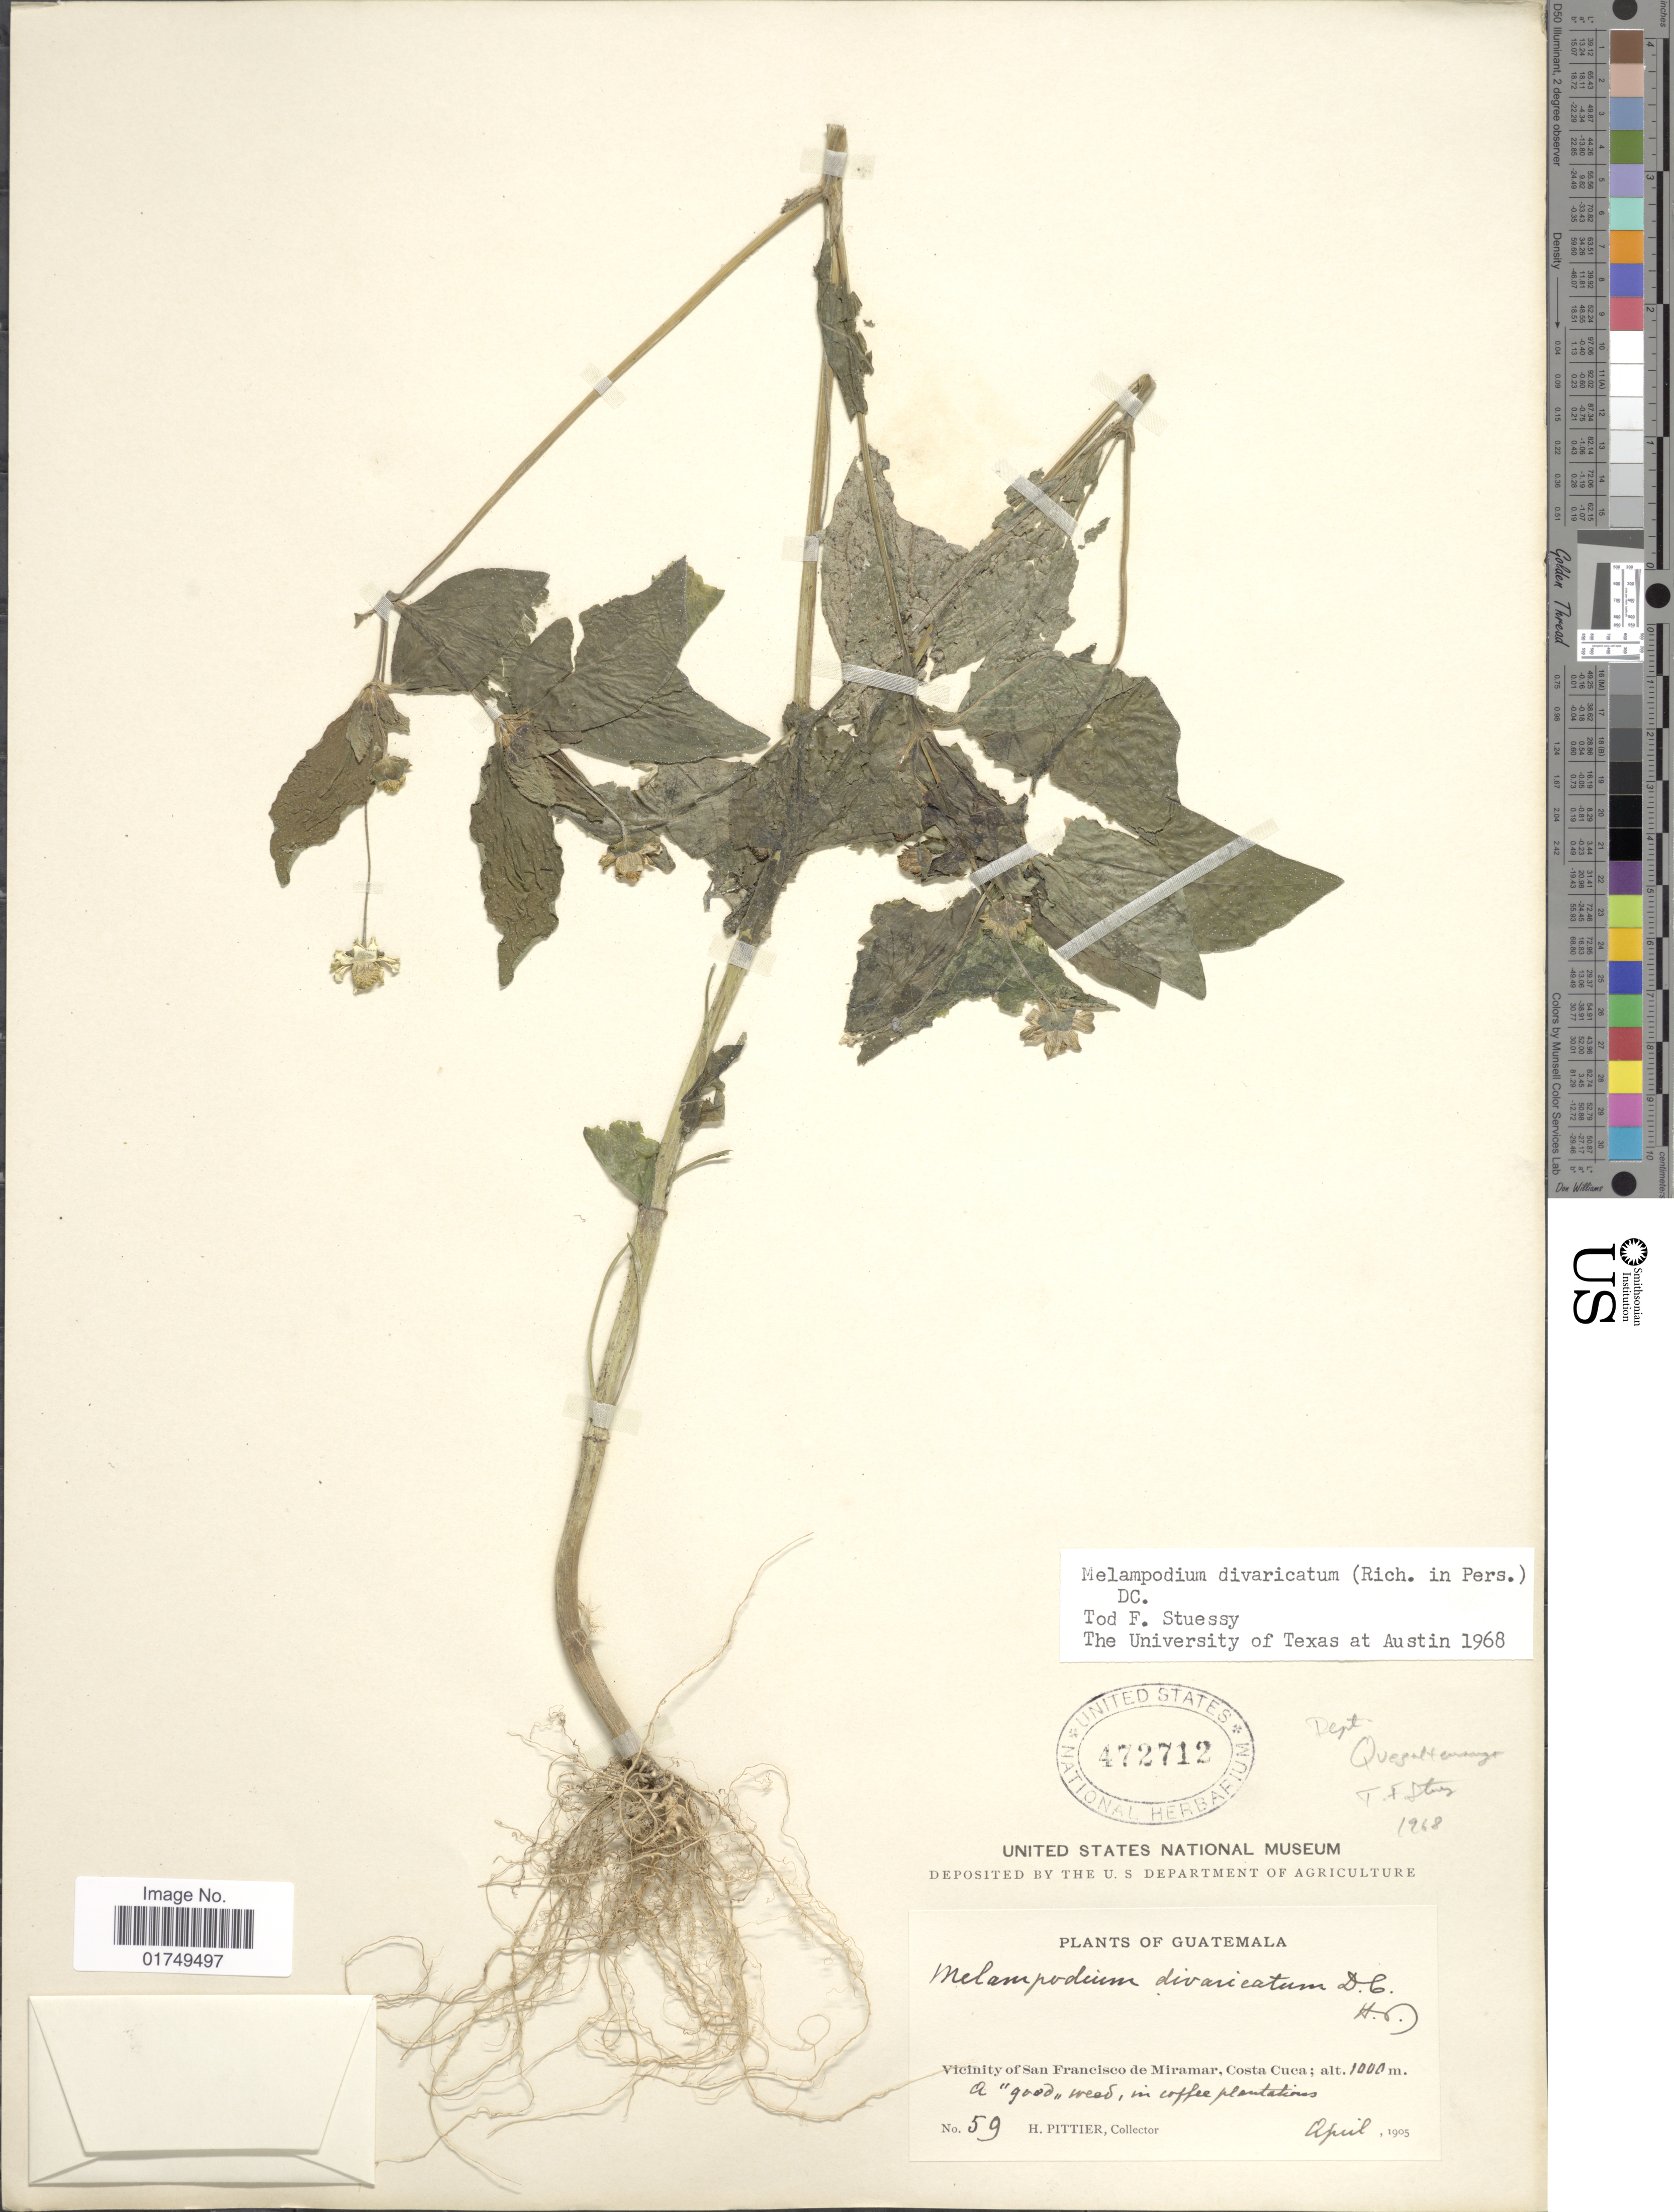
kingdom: Plantae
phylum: Tracheophyta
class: Magnoliopsida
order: Asterales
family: Asteraceae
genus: Melampodium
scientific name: Melampodium divaricatum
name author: (Rich.) DC.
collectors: H. F. Pittier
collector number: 59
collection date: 1905-04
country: Guatemala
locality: Vicinity of San Francisco de Miramar, Costa Cuca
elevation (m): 1000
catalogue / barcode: US 472712